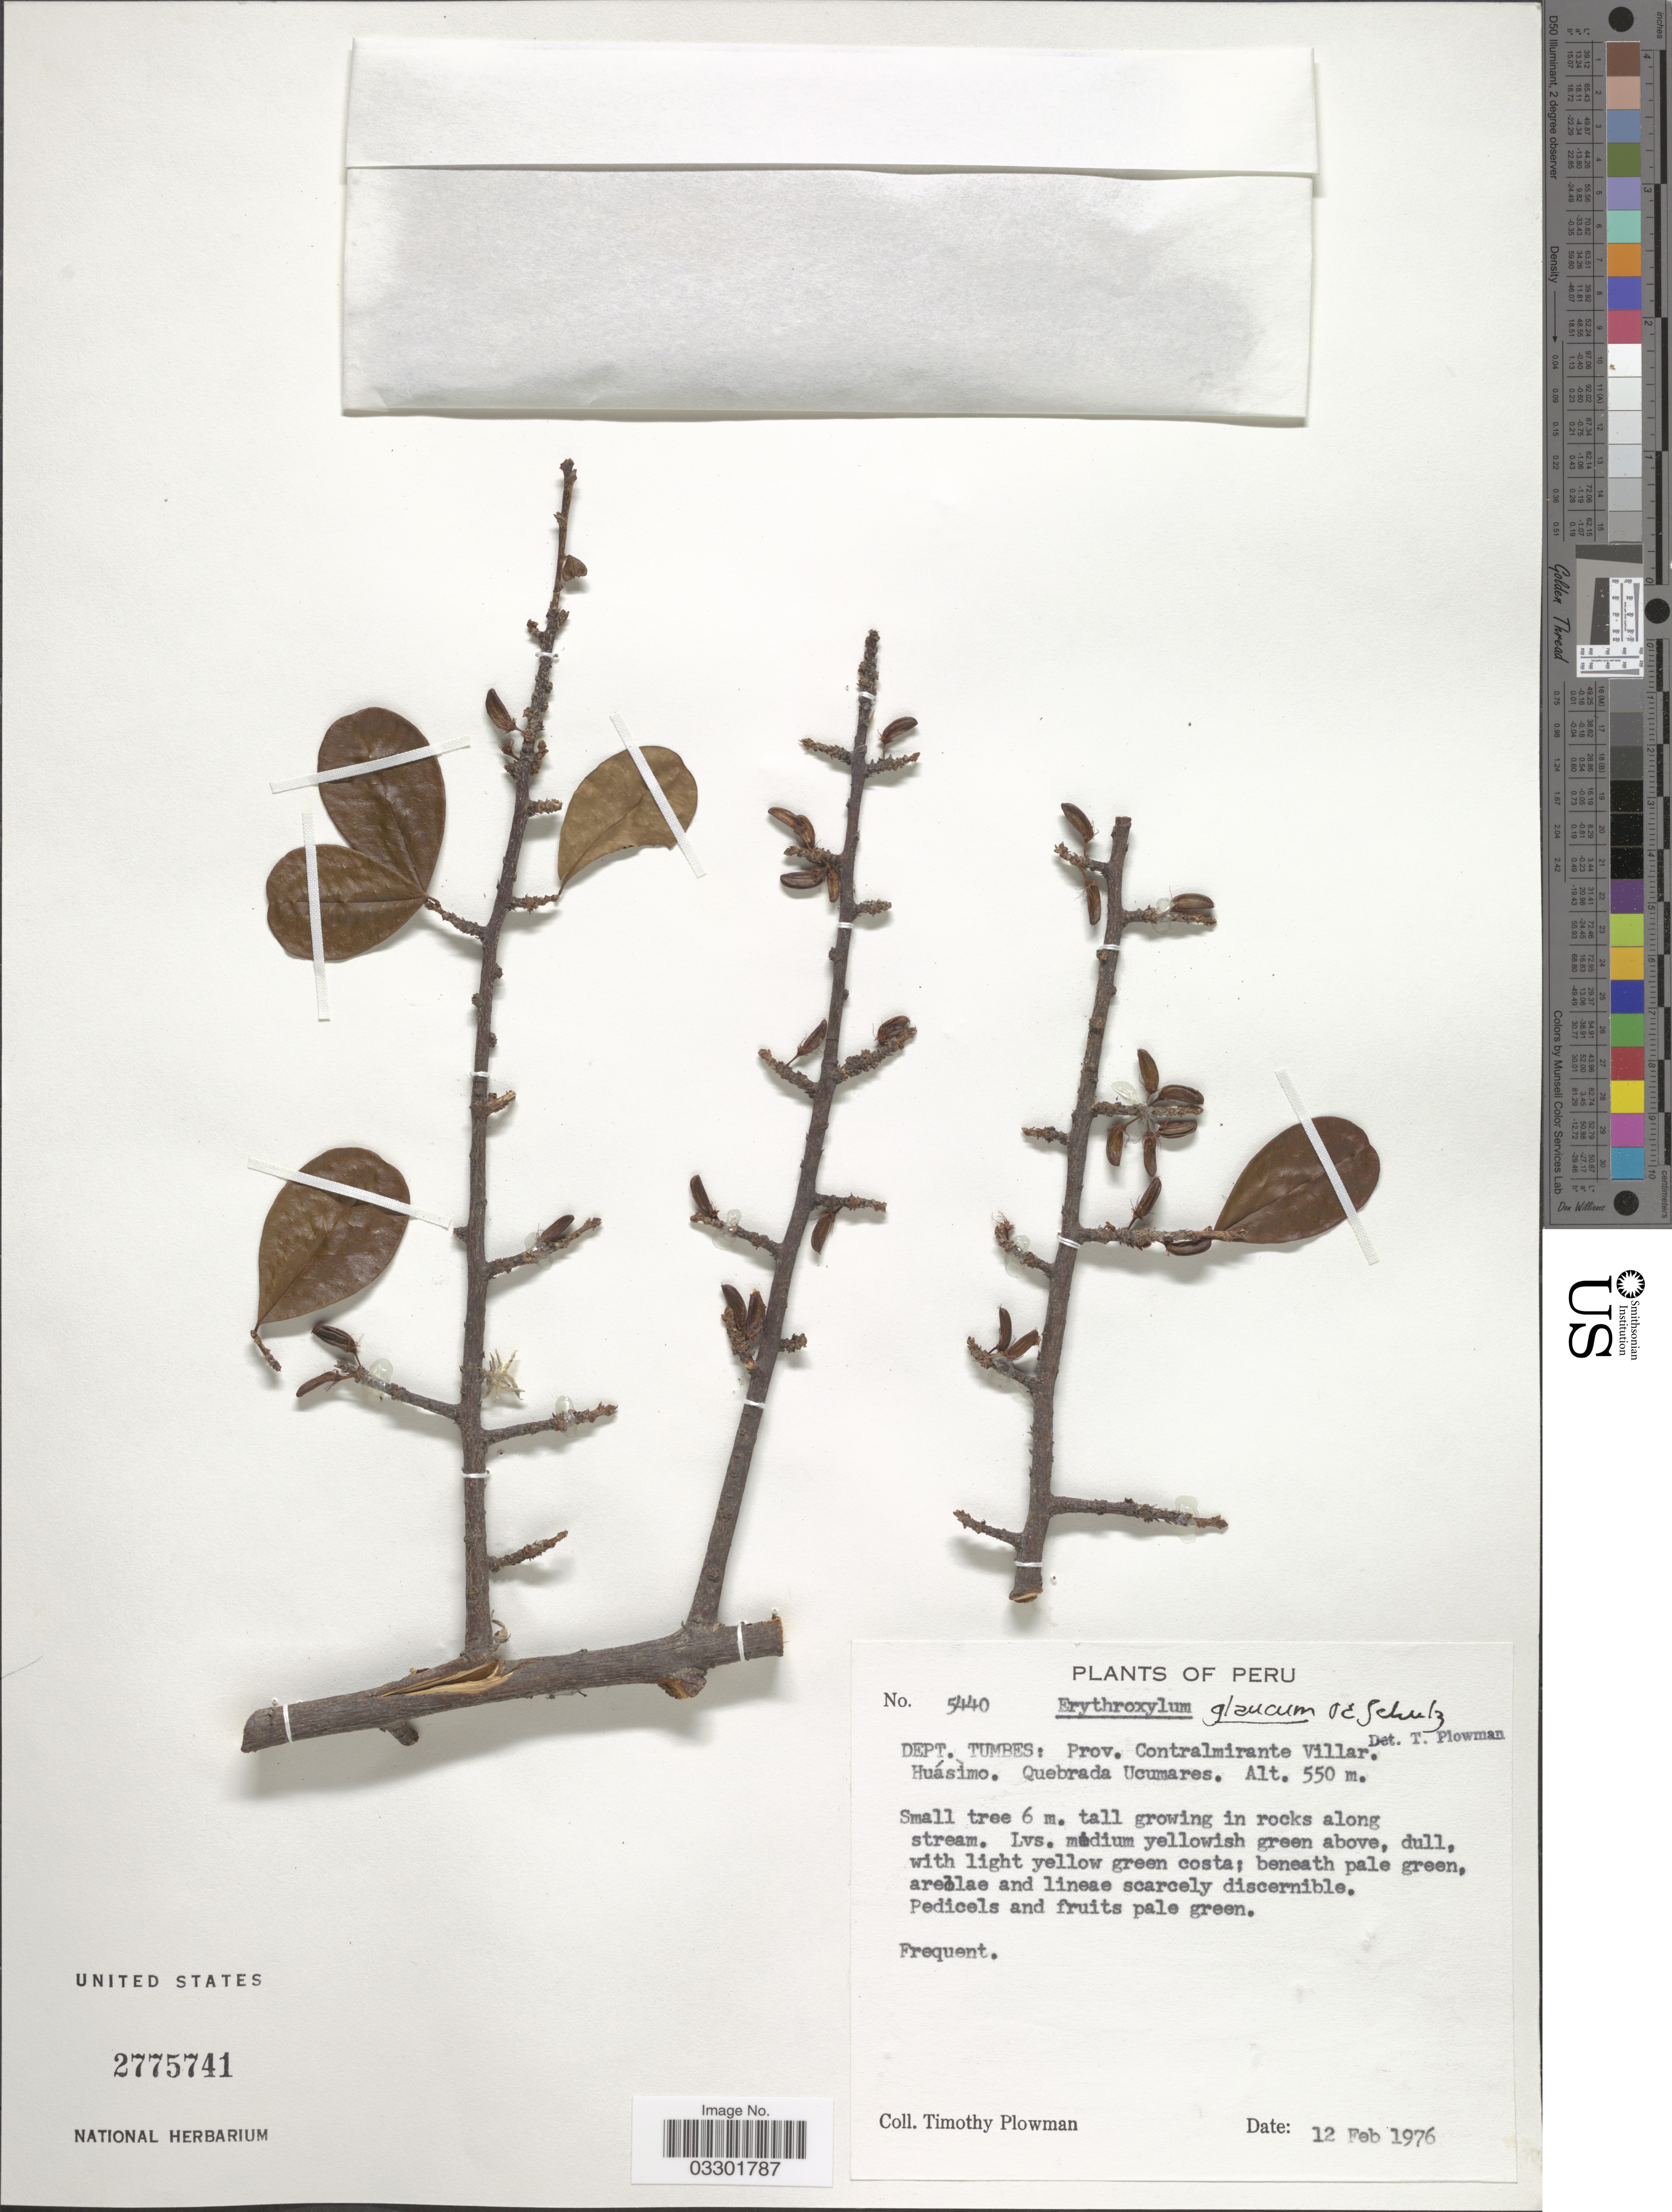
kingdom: Plantae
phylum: Tracheophyta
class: Magnoliopsida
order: Malpighiales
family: Erythroxylaceae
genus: Erythroxylum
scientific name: Erythroxylum glaucum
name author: O.E. Schulz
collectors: T. Plowman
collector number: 5440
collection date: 1976-02-12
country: Peru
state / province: Tumbes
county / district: Contralmirante Villar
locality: Dept. Tumbes: Prov. Contralmirante Villar. Huásimo. Quebrada Ucumares.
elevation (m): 550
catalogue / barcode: US 2775741